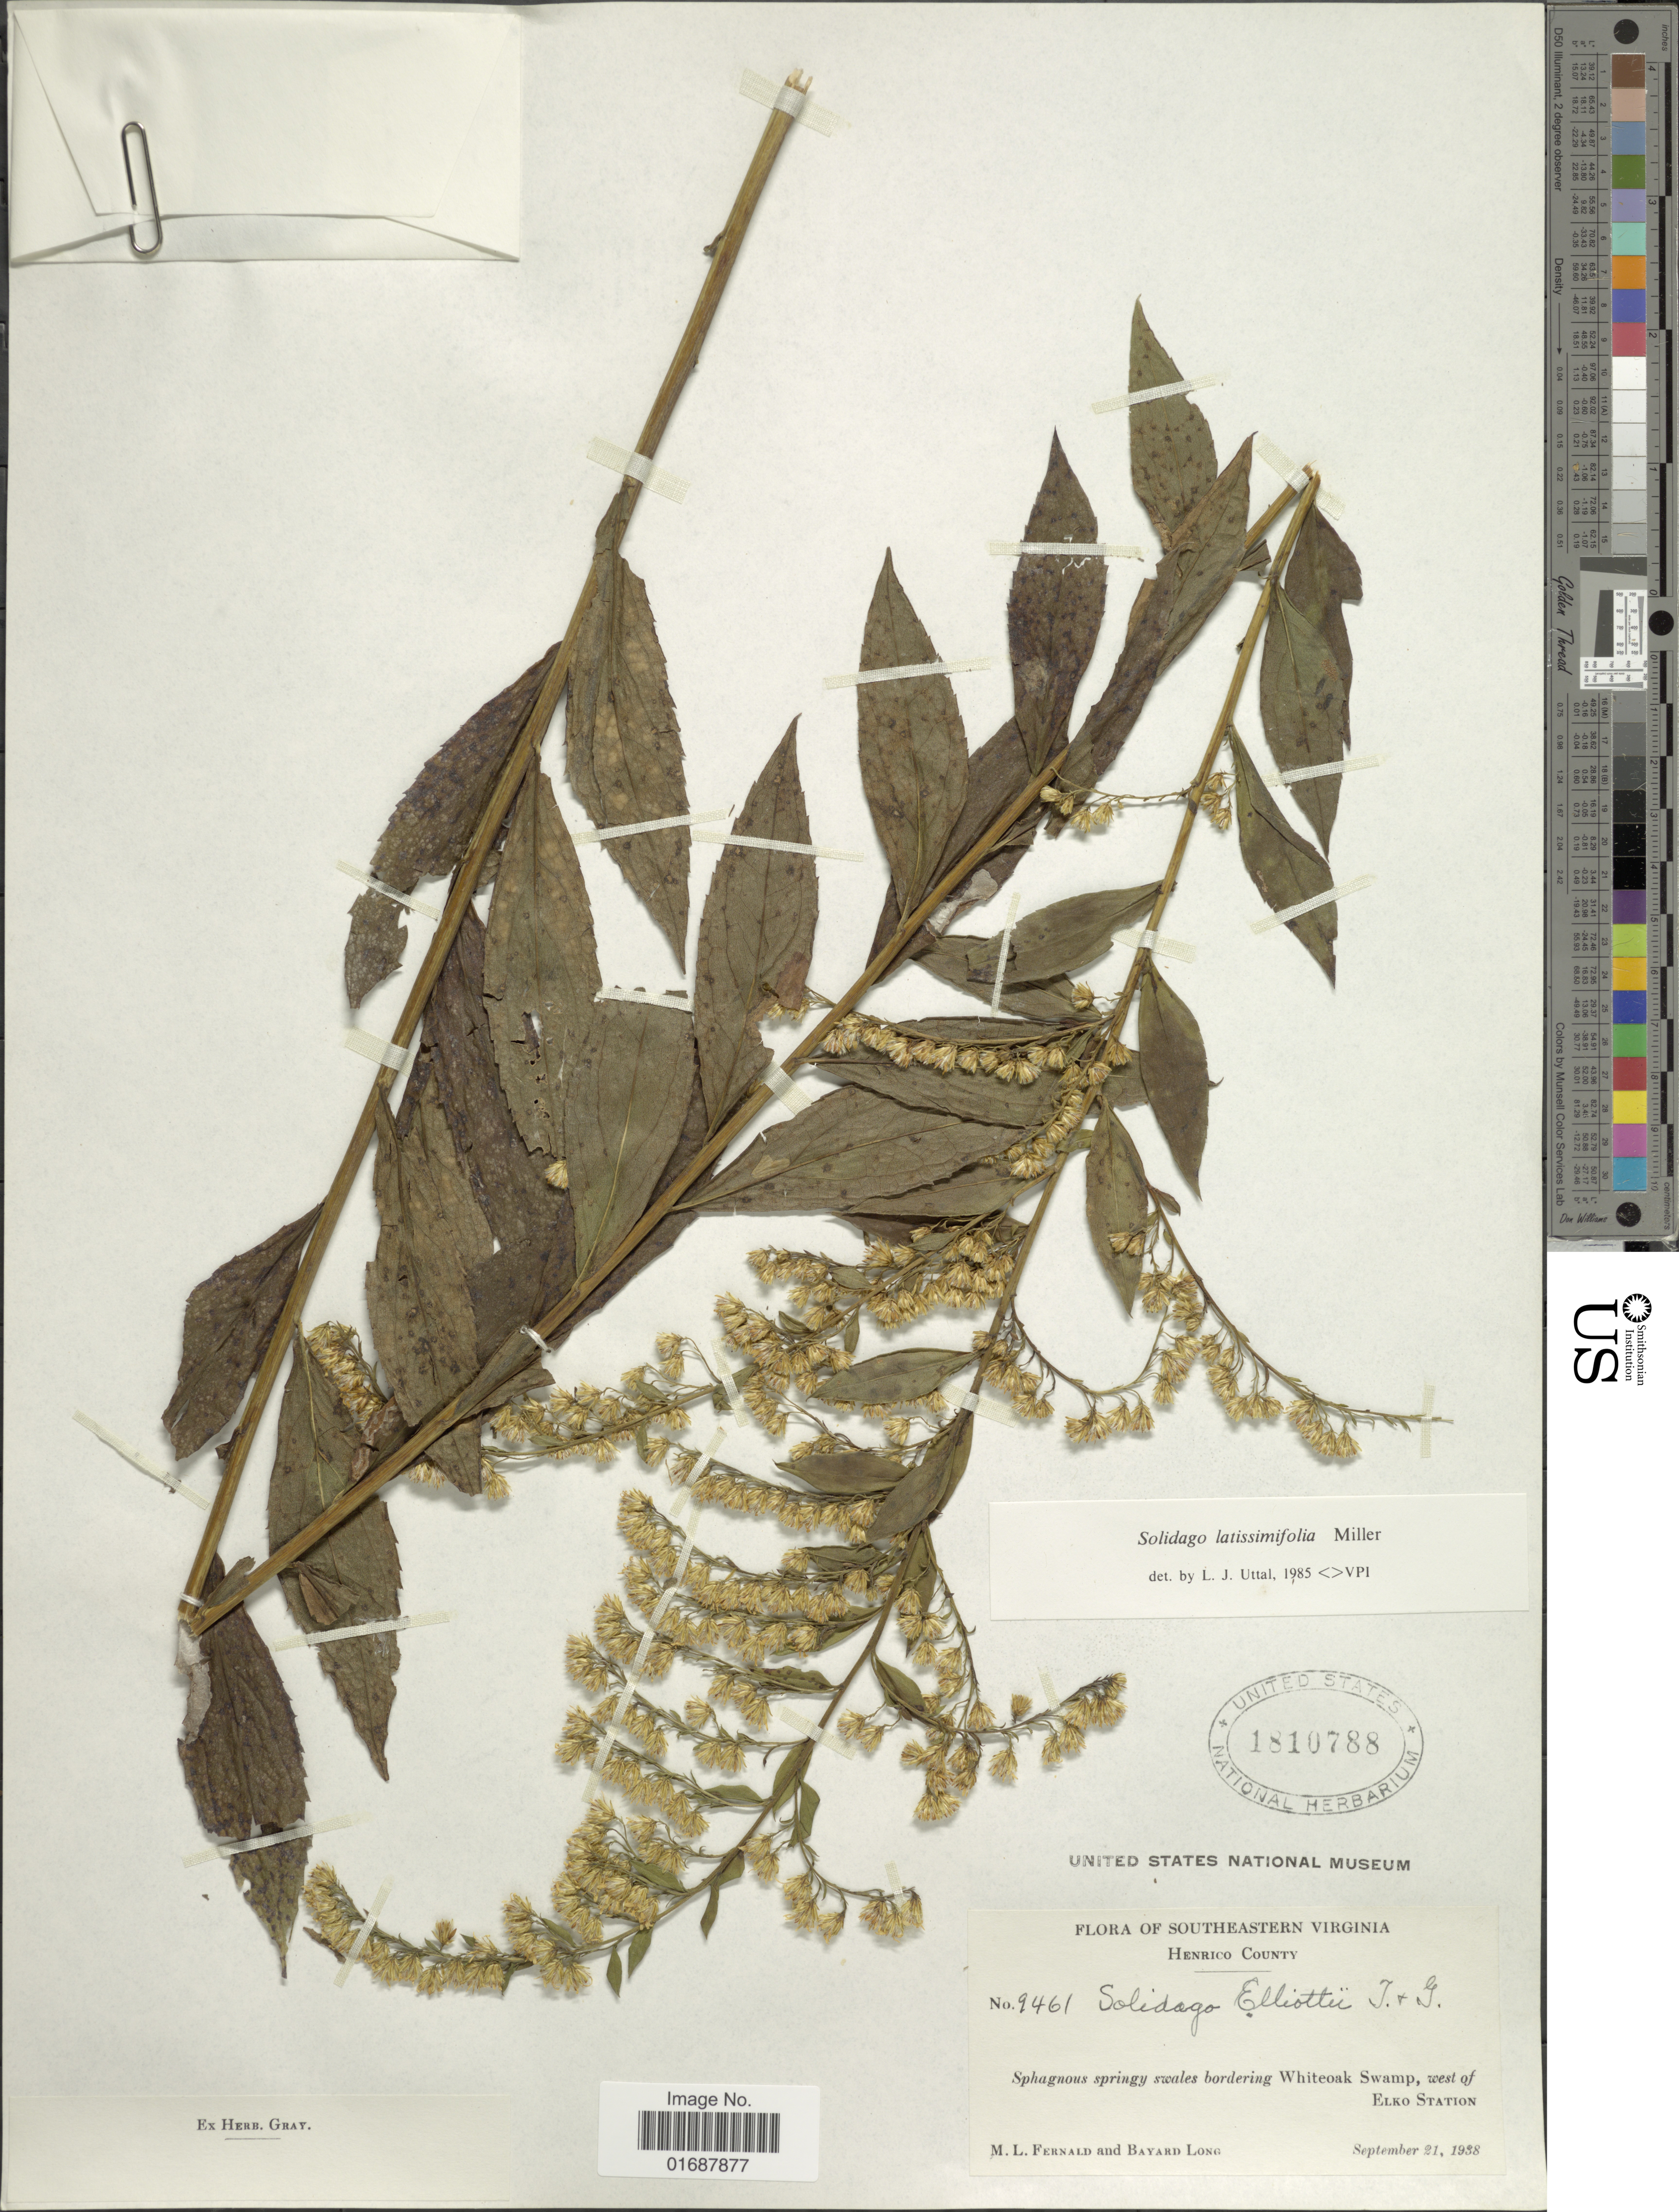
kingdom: Plantae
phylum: Tracheophyta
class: Magnoliopsida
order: Asterales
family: Asteraceae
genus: Solidago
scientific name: Solidago latissimifolia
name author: Mill.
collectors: M. L. Fernald & B. Long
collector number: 9461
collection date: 1938-09-21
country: United States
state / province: Virginia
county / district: Henrico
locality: Southeastern Virginia. Henrico County. Sphagnous springy swales bordering Whiteoak Swamp, west of Elko Station.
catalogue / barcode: US 1810788